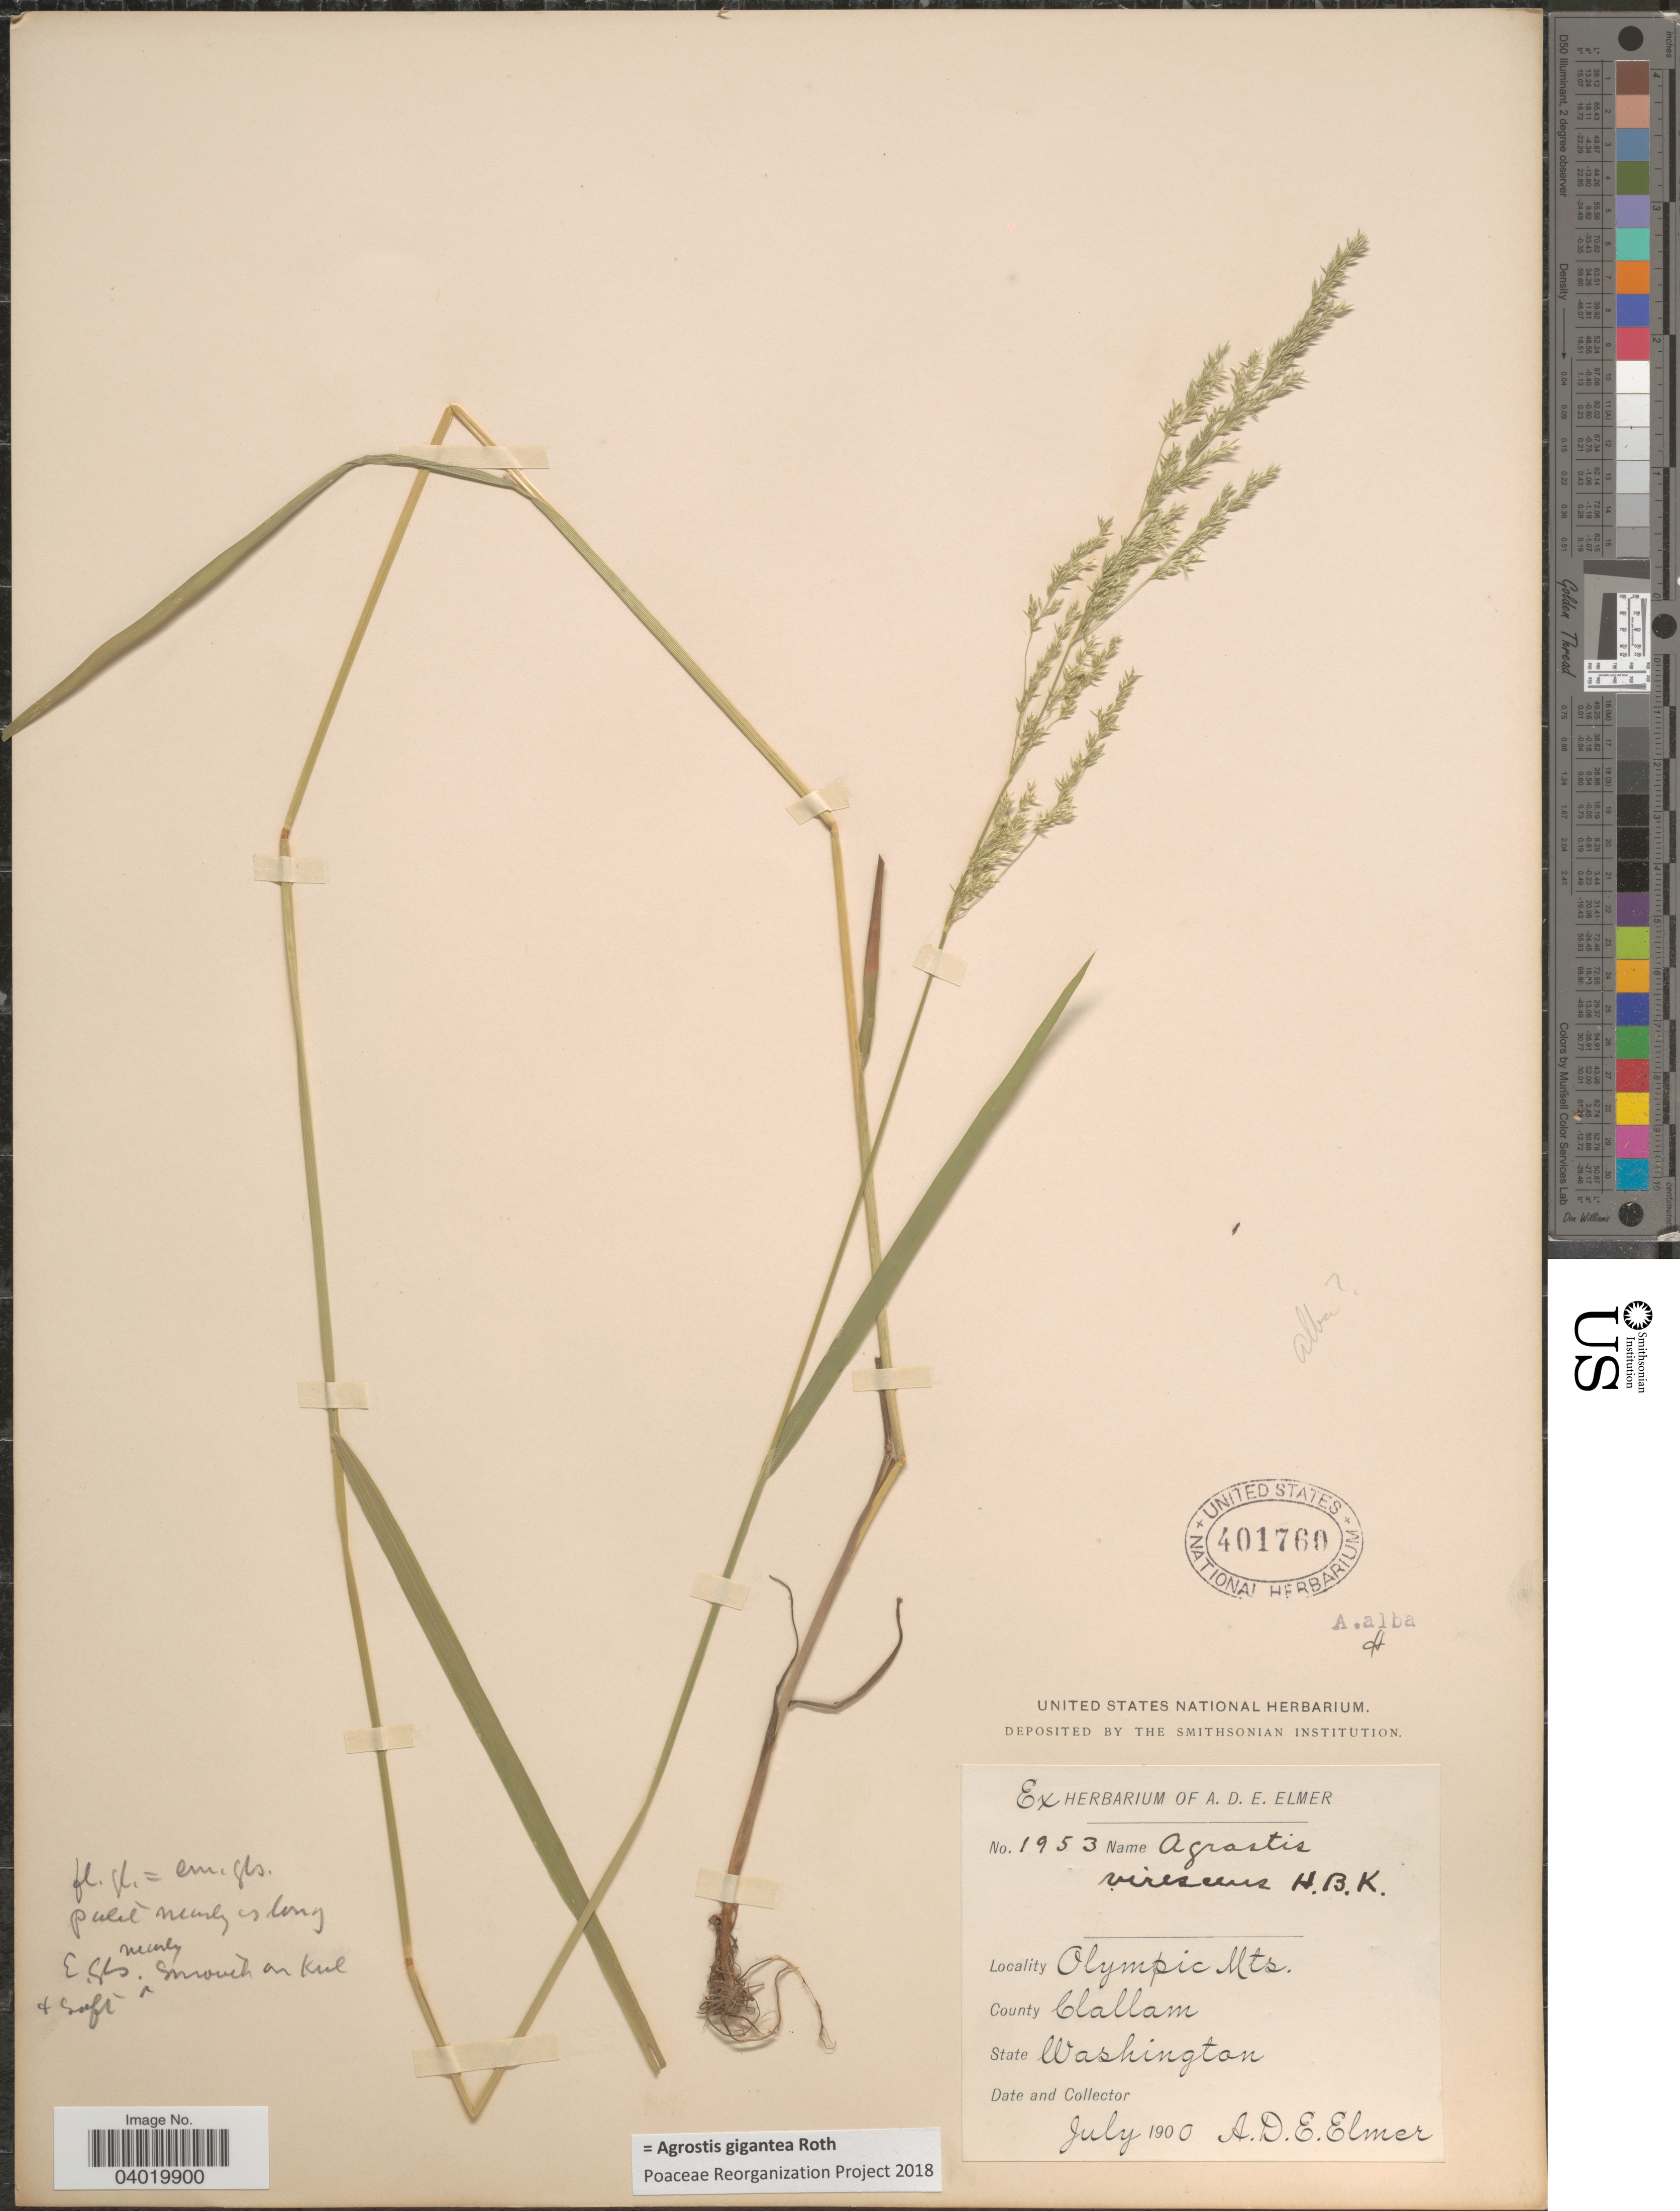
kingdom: Plantae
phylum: Tracheophyta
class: Liliopsida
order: Poales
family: Poaceae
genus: Agrostis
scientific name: Agrostis gigantea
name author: Roth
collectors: A. D. E. Elmer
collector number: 1953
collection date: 1900-07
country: United States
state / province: Washington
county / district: Clallam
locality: Olympic Mts. County Clallam.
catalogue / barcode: US 401760